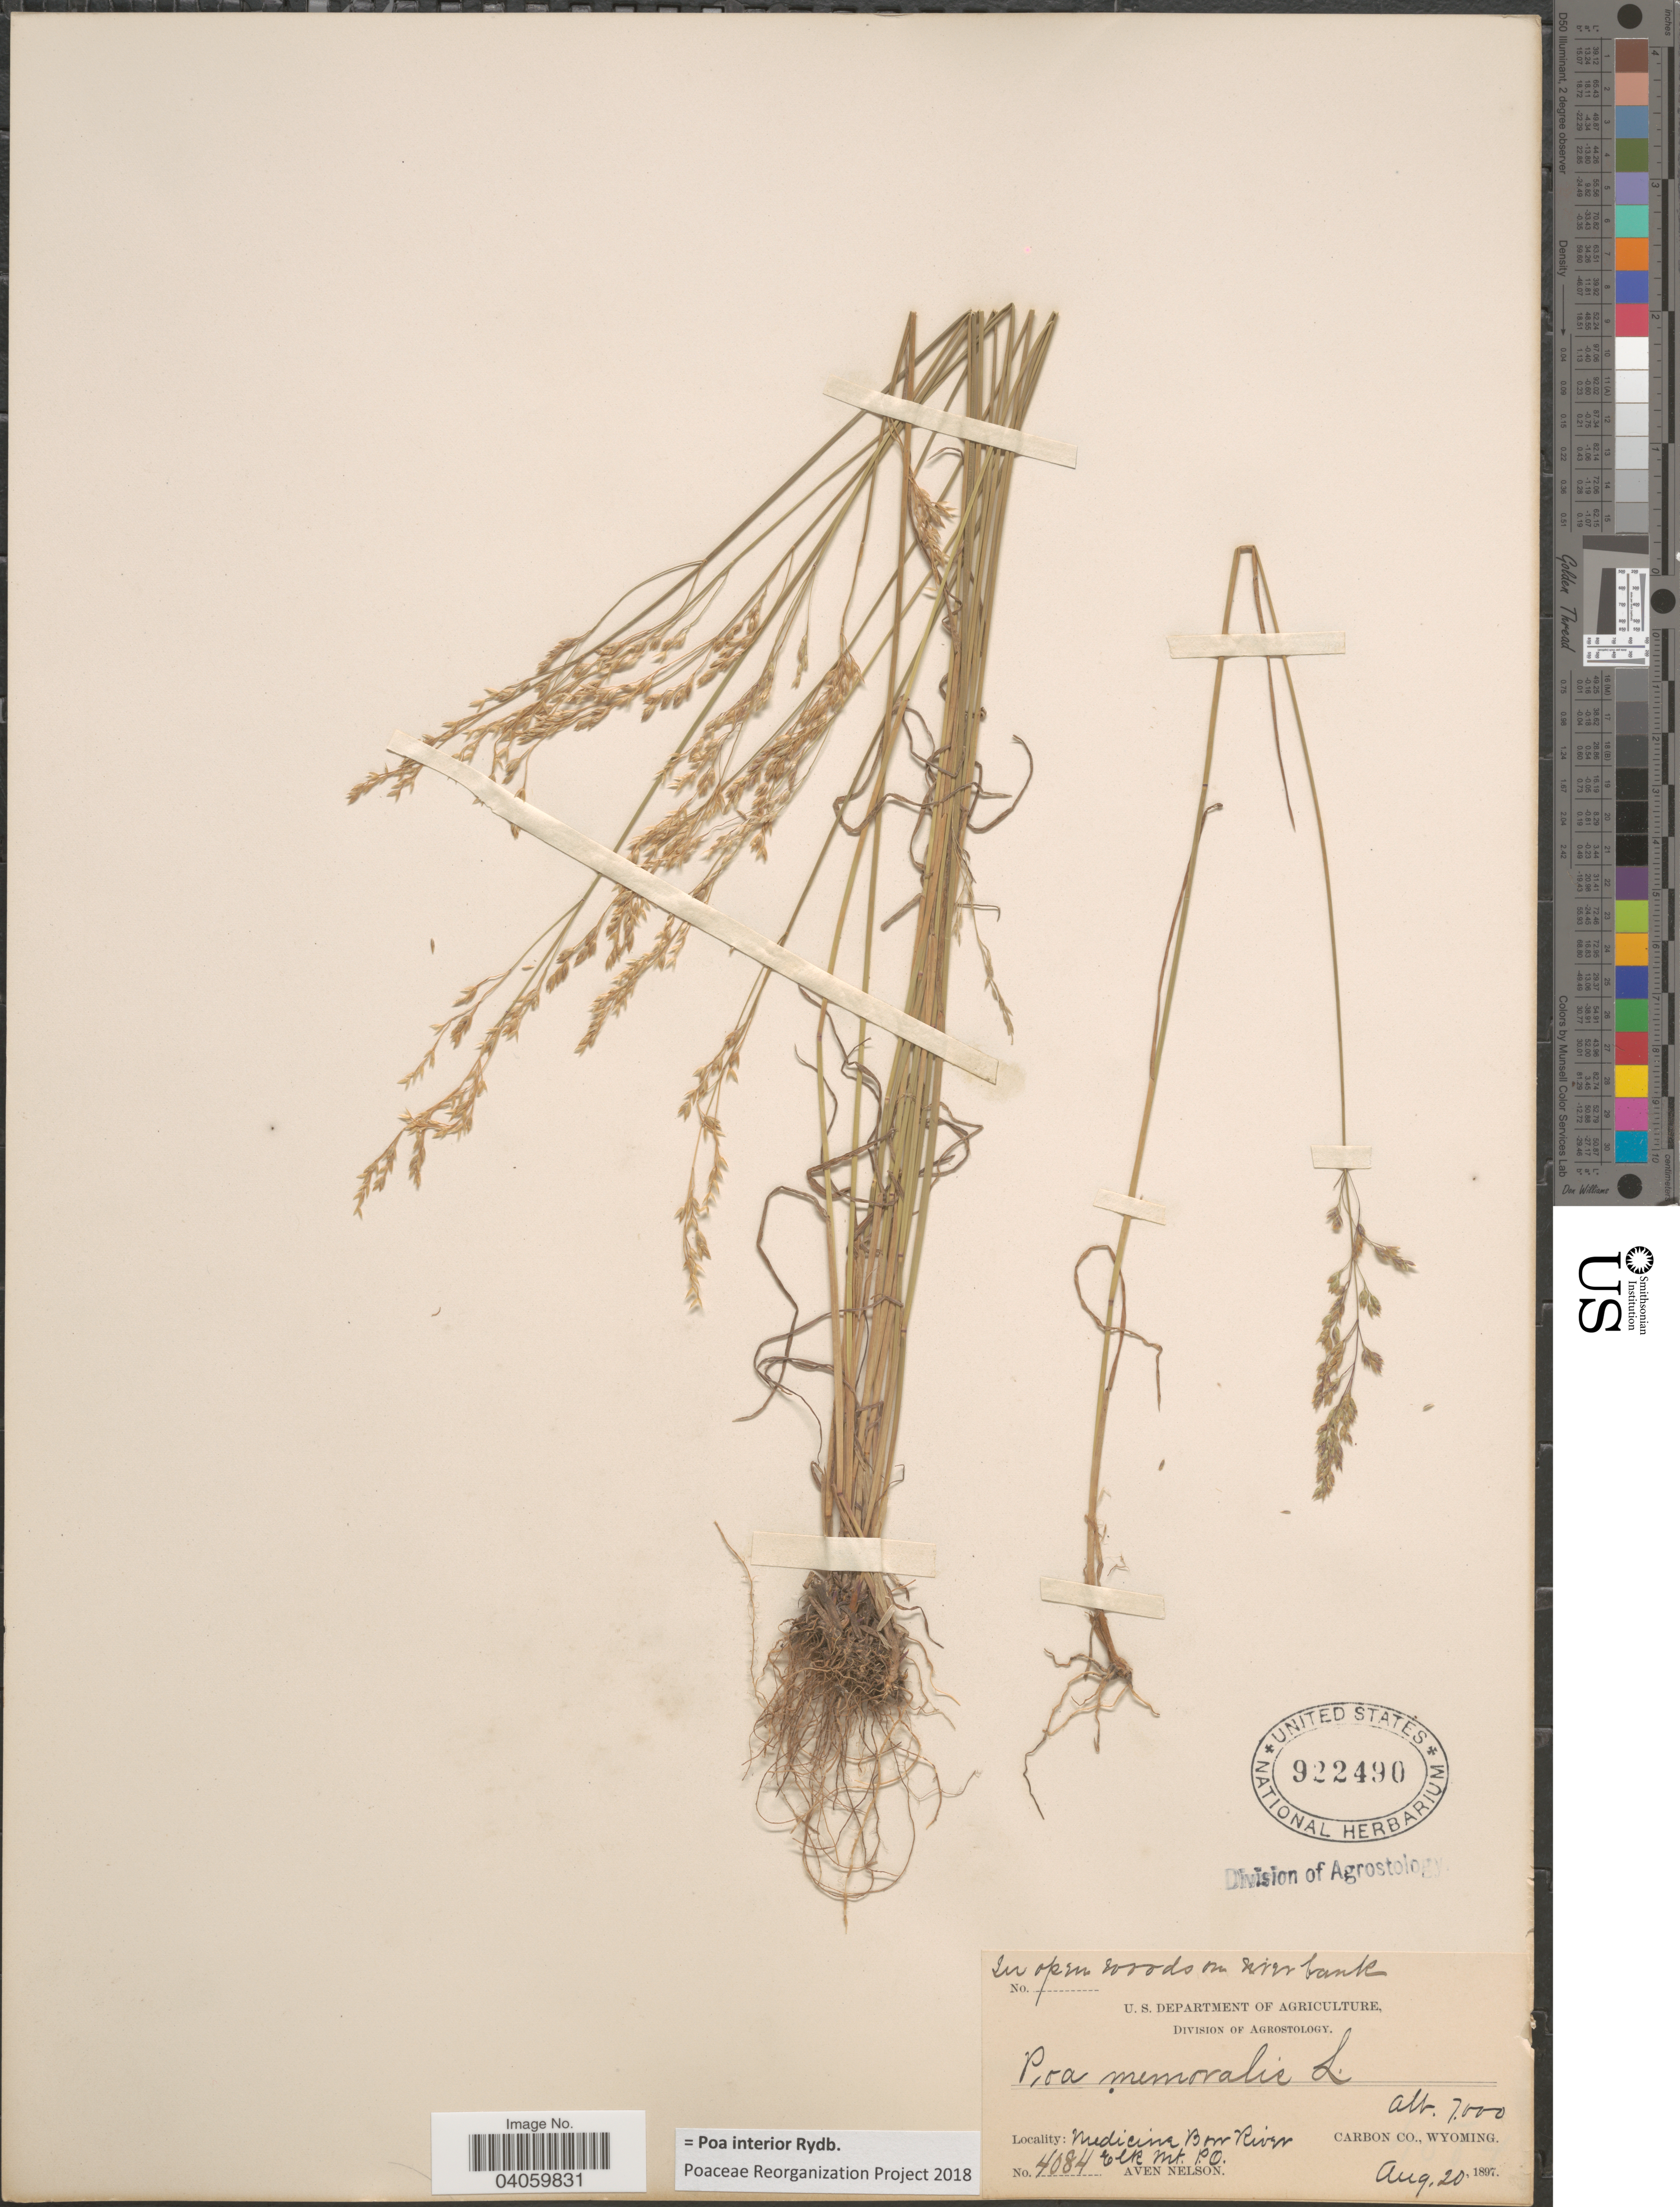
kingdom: Plantae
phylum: Tracheophyta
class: Liliopsida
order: Poales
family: Poaceae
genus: Poa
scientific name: Poa interior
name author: Rydb.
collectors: A. Nelson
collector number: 4084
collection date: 1897-08-20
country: United States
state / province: Wyoming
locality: Medicine Bow River. Carbon Co. Elk Mt. P.O.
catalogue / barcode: US 922490